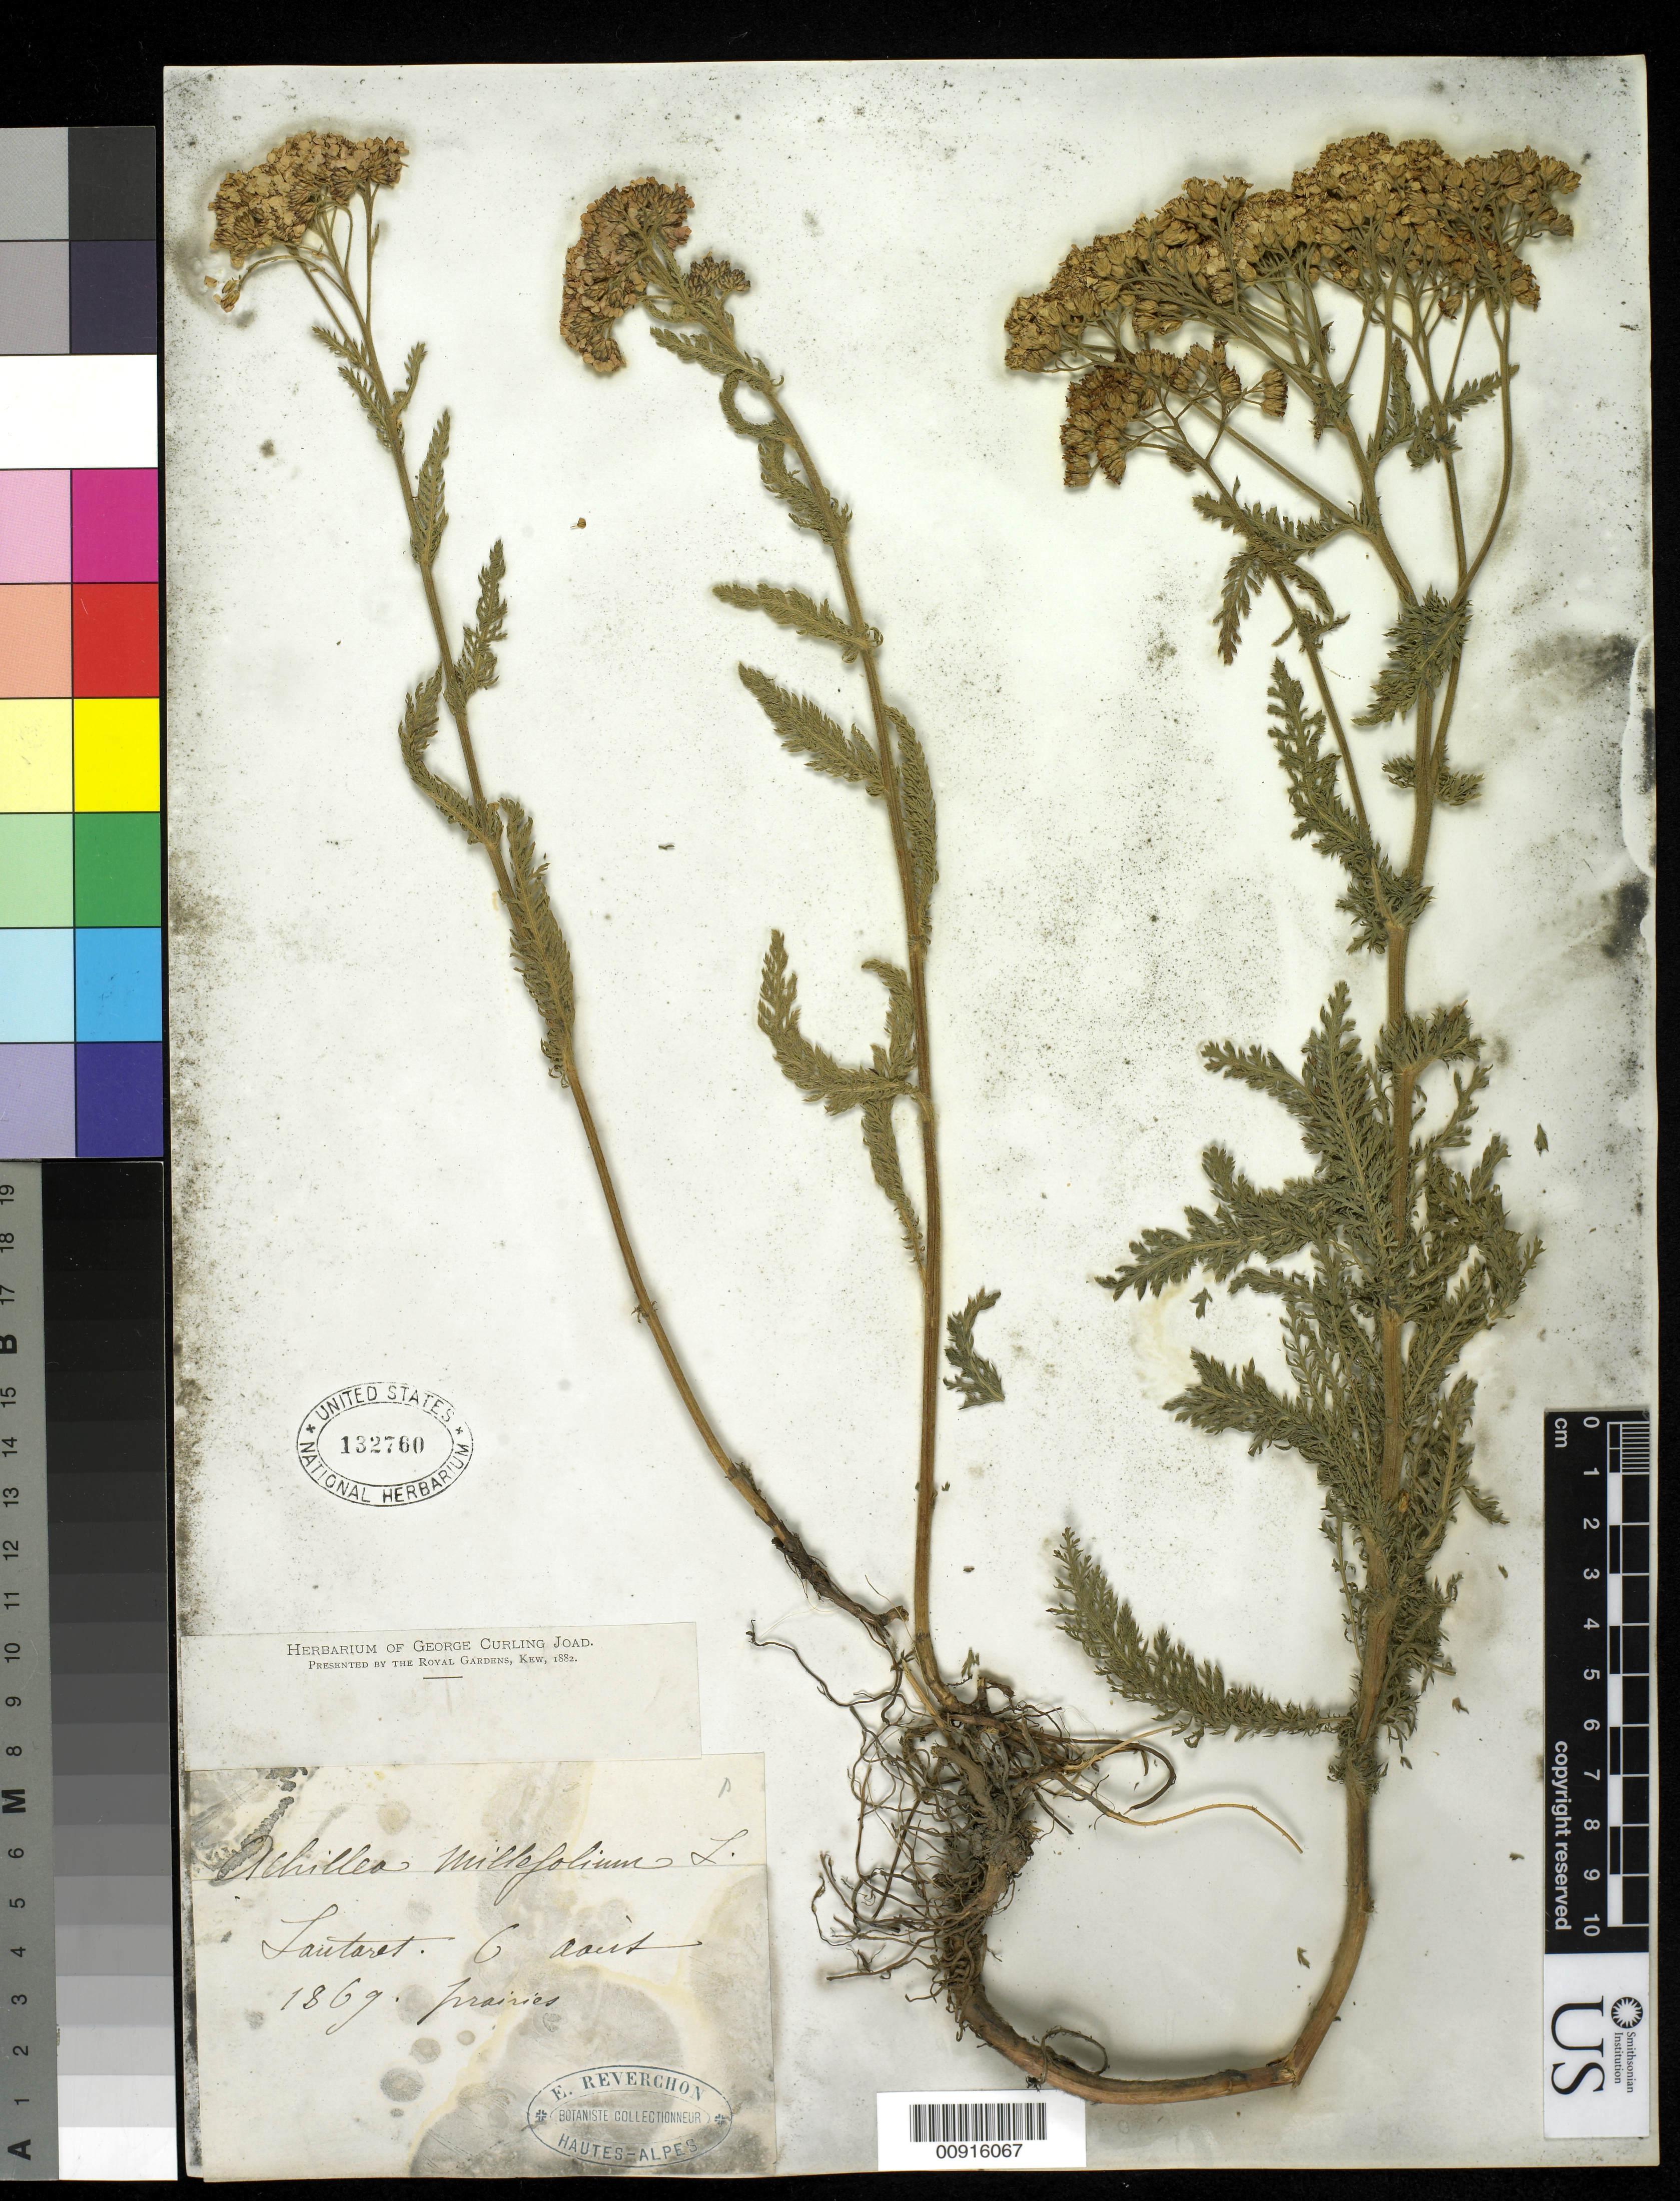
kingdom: Plantae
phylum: Tracheophyta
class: Magnoliopsida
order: Asterales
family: Asteraceae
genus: Achillea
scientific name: Achillea millefolium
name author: L.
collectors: E. Reverchon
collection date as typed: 6 Aout 1869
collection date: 1869-08-06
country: France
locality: Lautaret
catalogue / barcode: US 132760